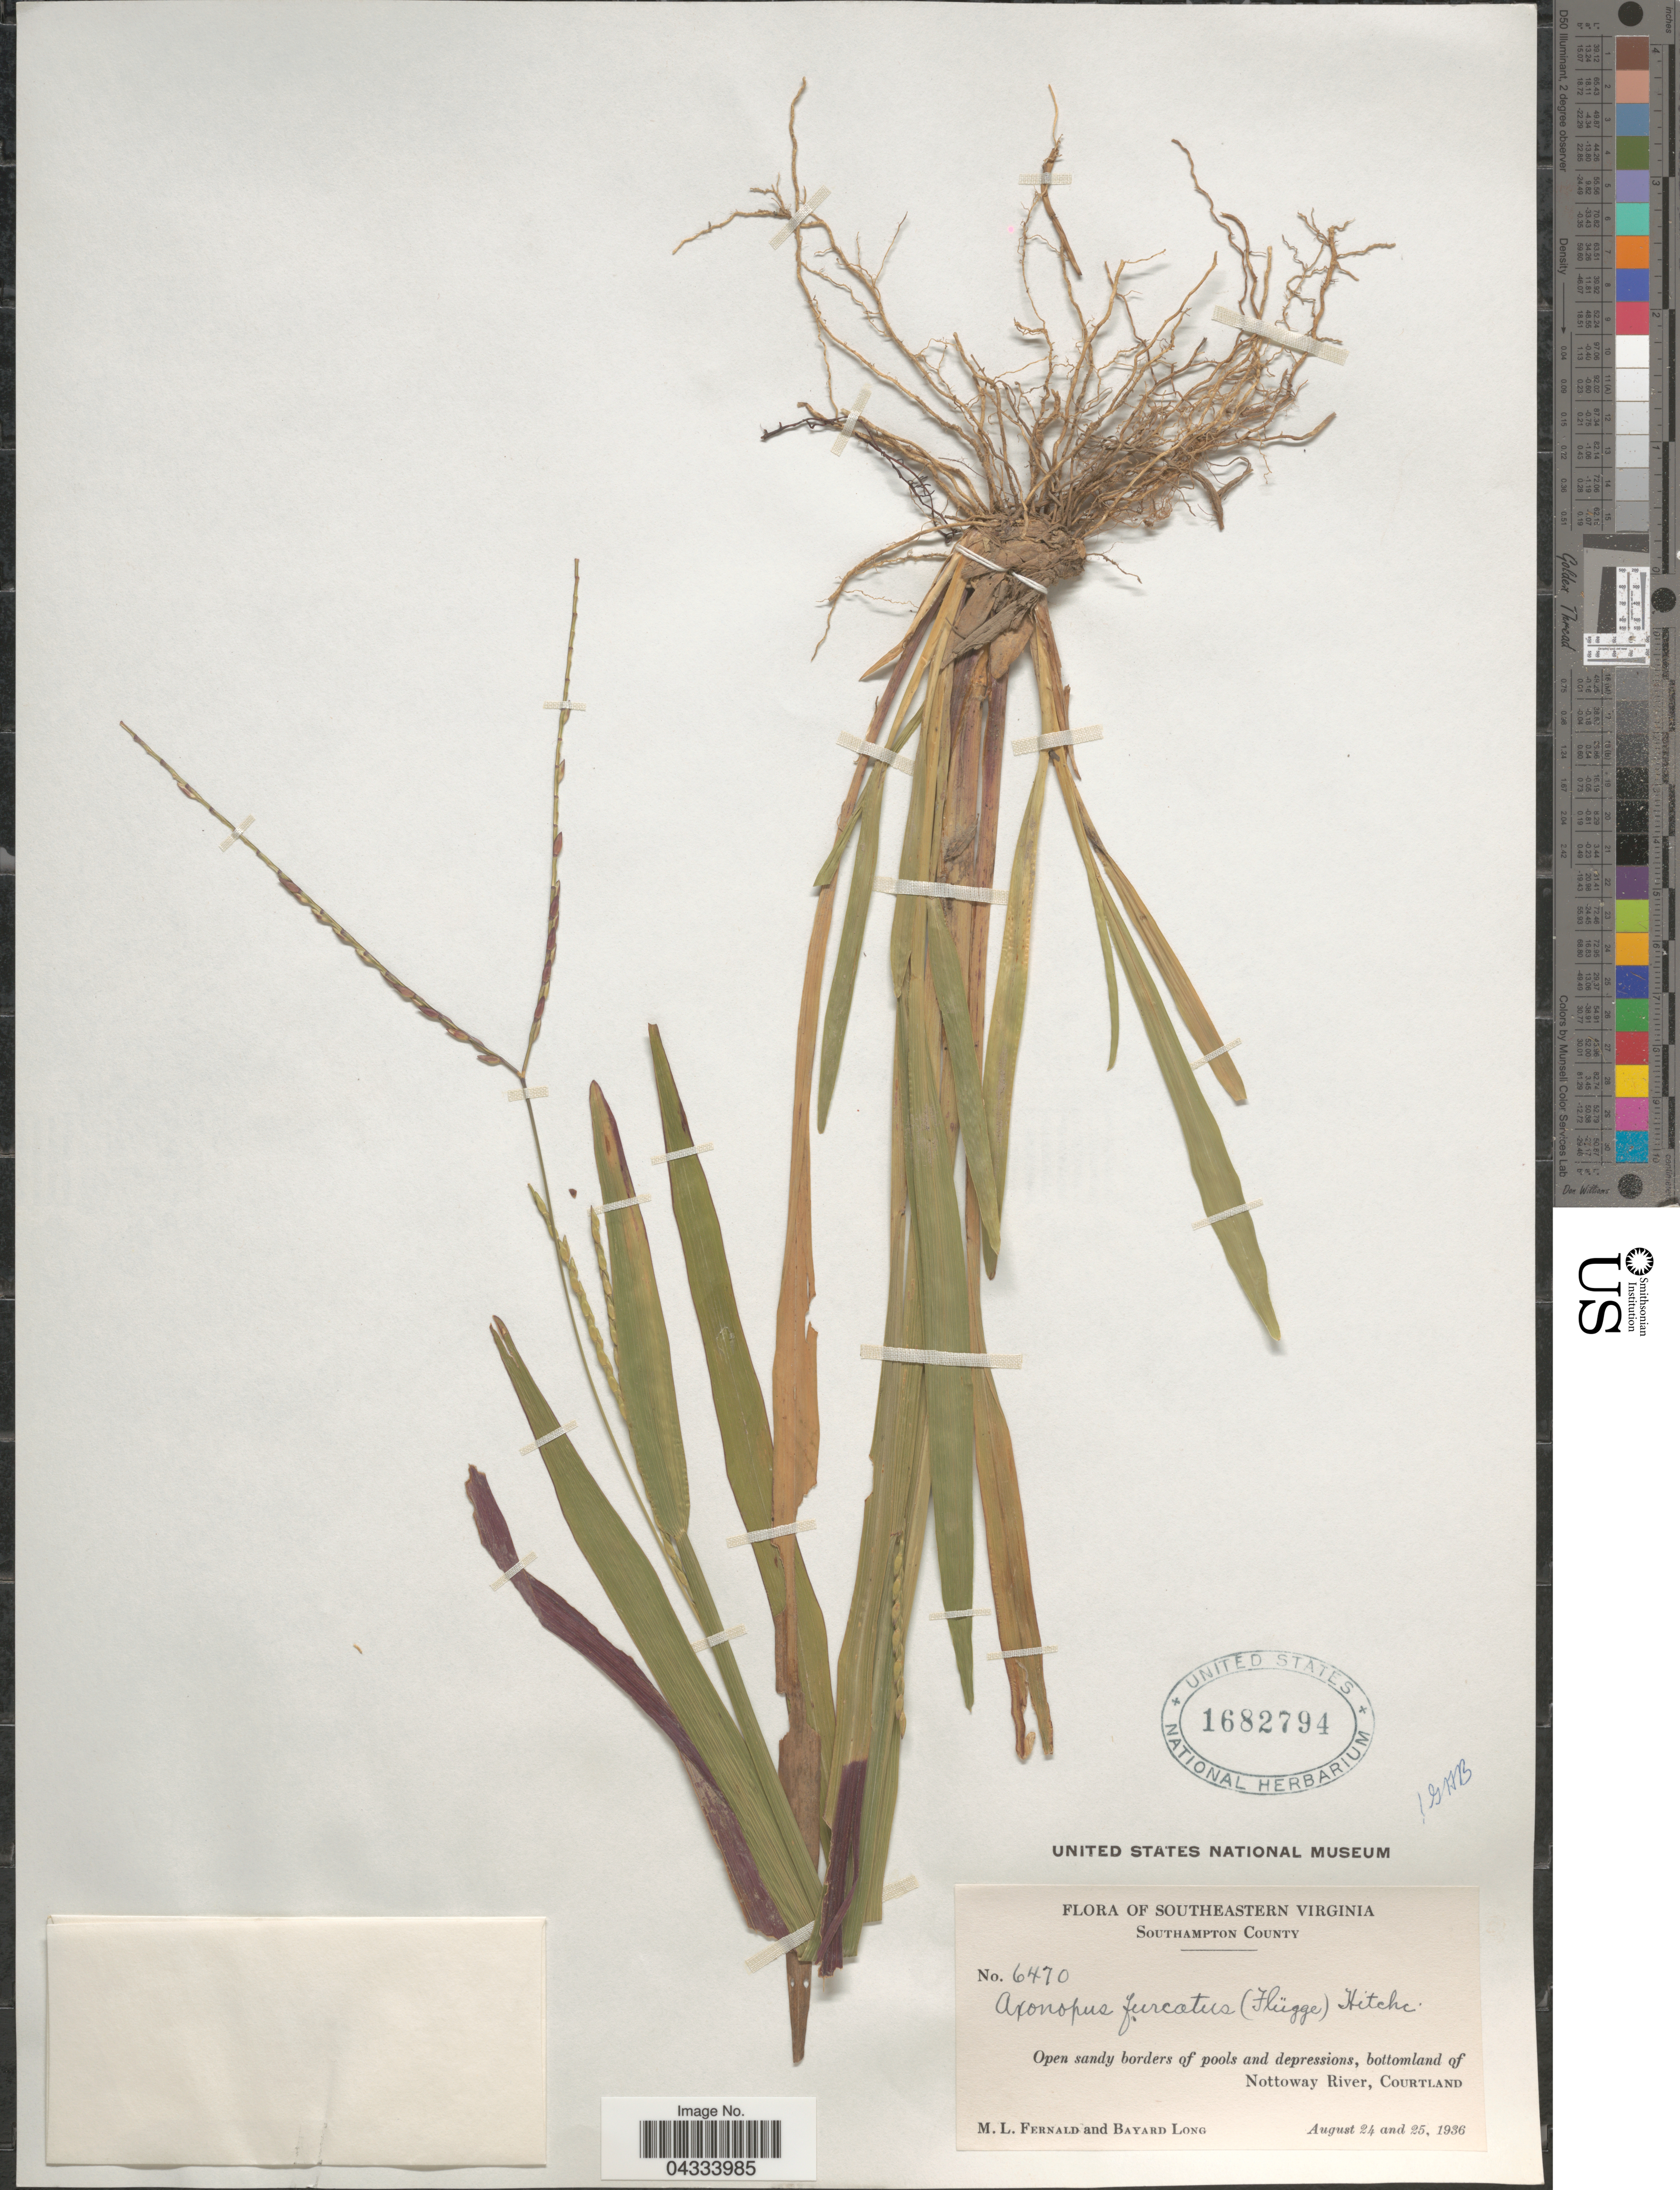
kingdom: Plantae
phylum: Tracheophyta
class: Liliopsida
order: Poales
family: Poaceae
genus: Axonopus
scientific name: Axonopus furcatus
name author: (Flüggé) Hitchc.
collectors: M. L. Fernald & B. Long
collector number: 6470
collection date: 1936-08-24/1936-08-25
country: United States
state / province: Virginia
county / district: Southampton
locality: Southeastern Virginia. Southampton County. Open sandy borders of pools and depressions, bottomland of Nottoway River, Courtland.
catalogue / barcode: US 1682794